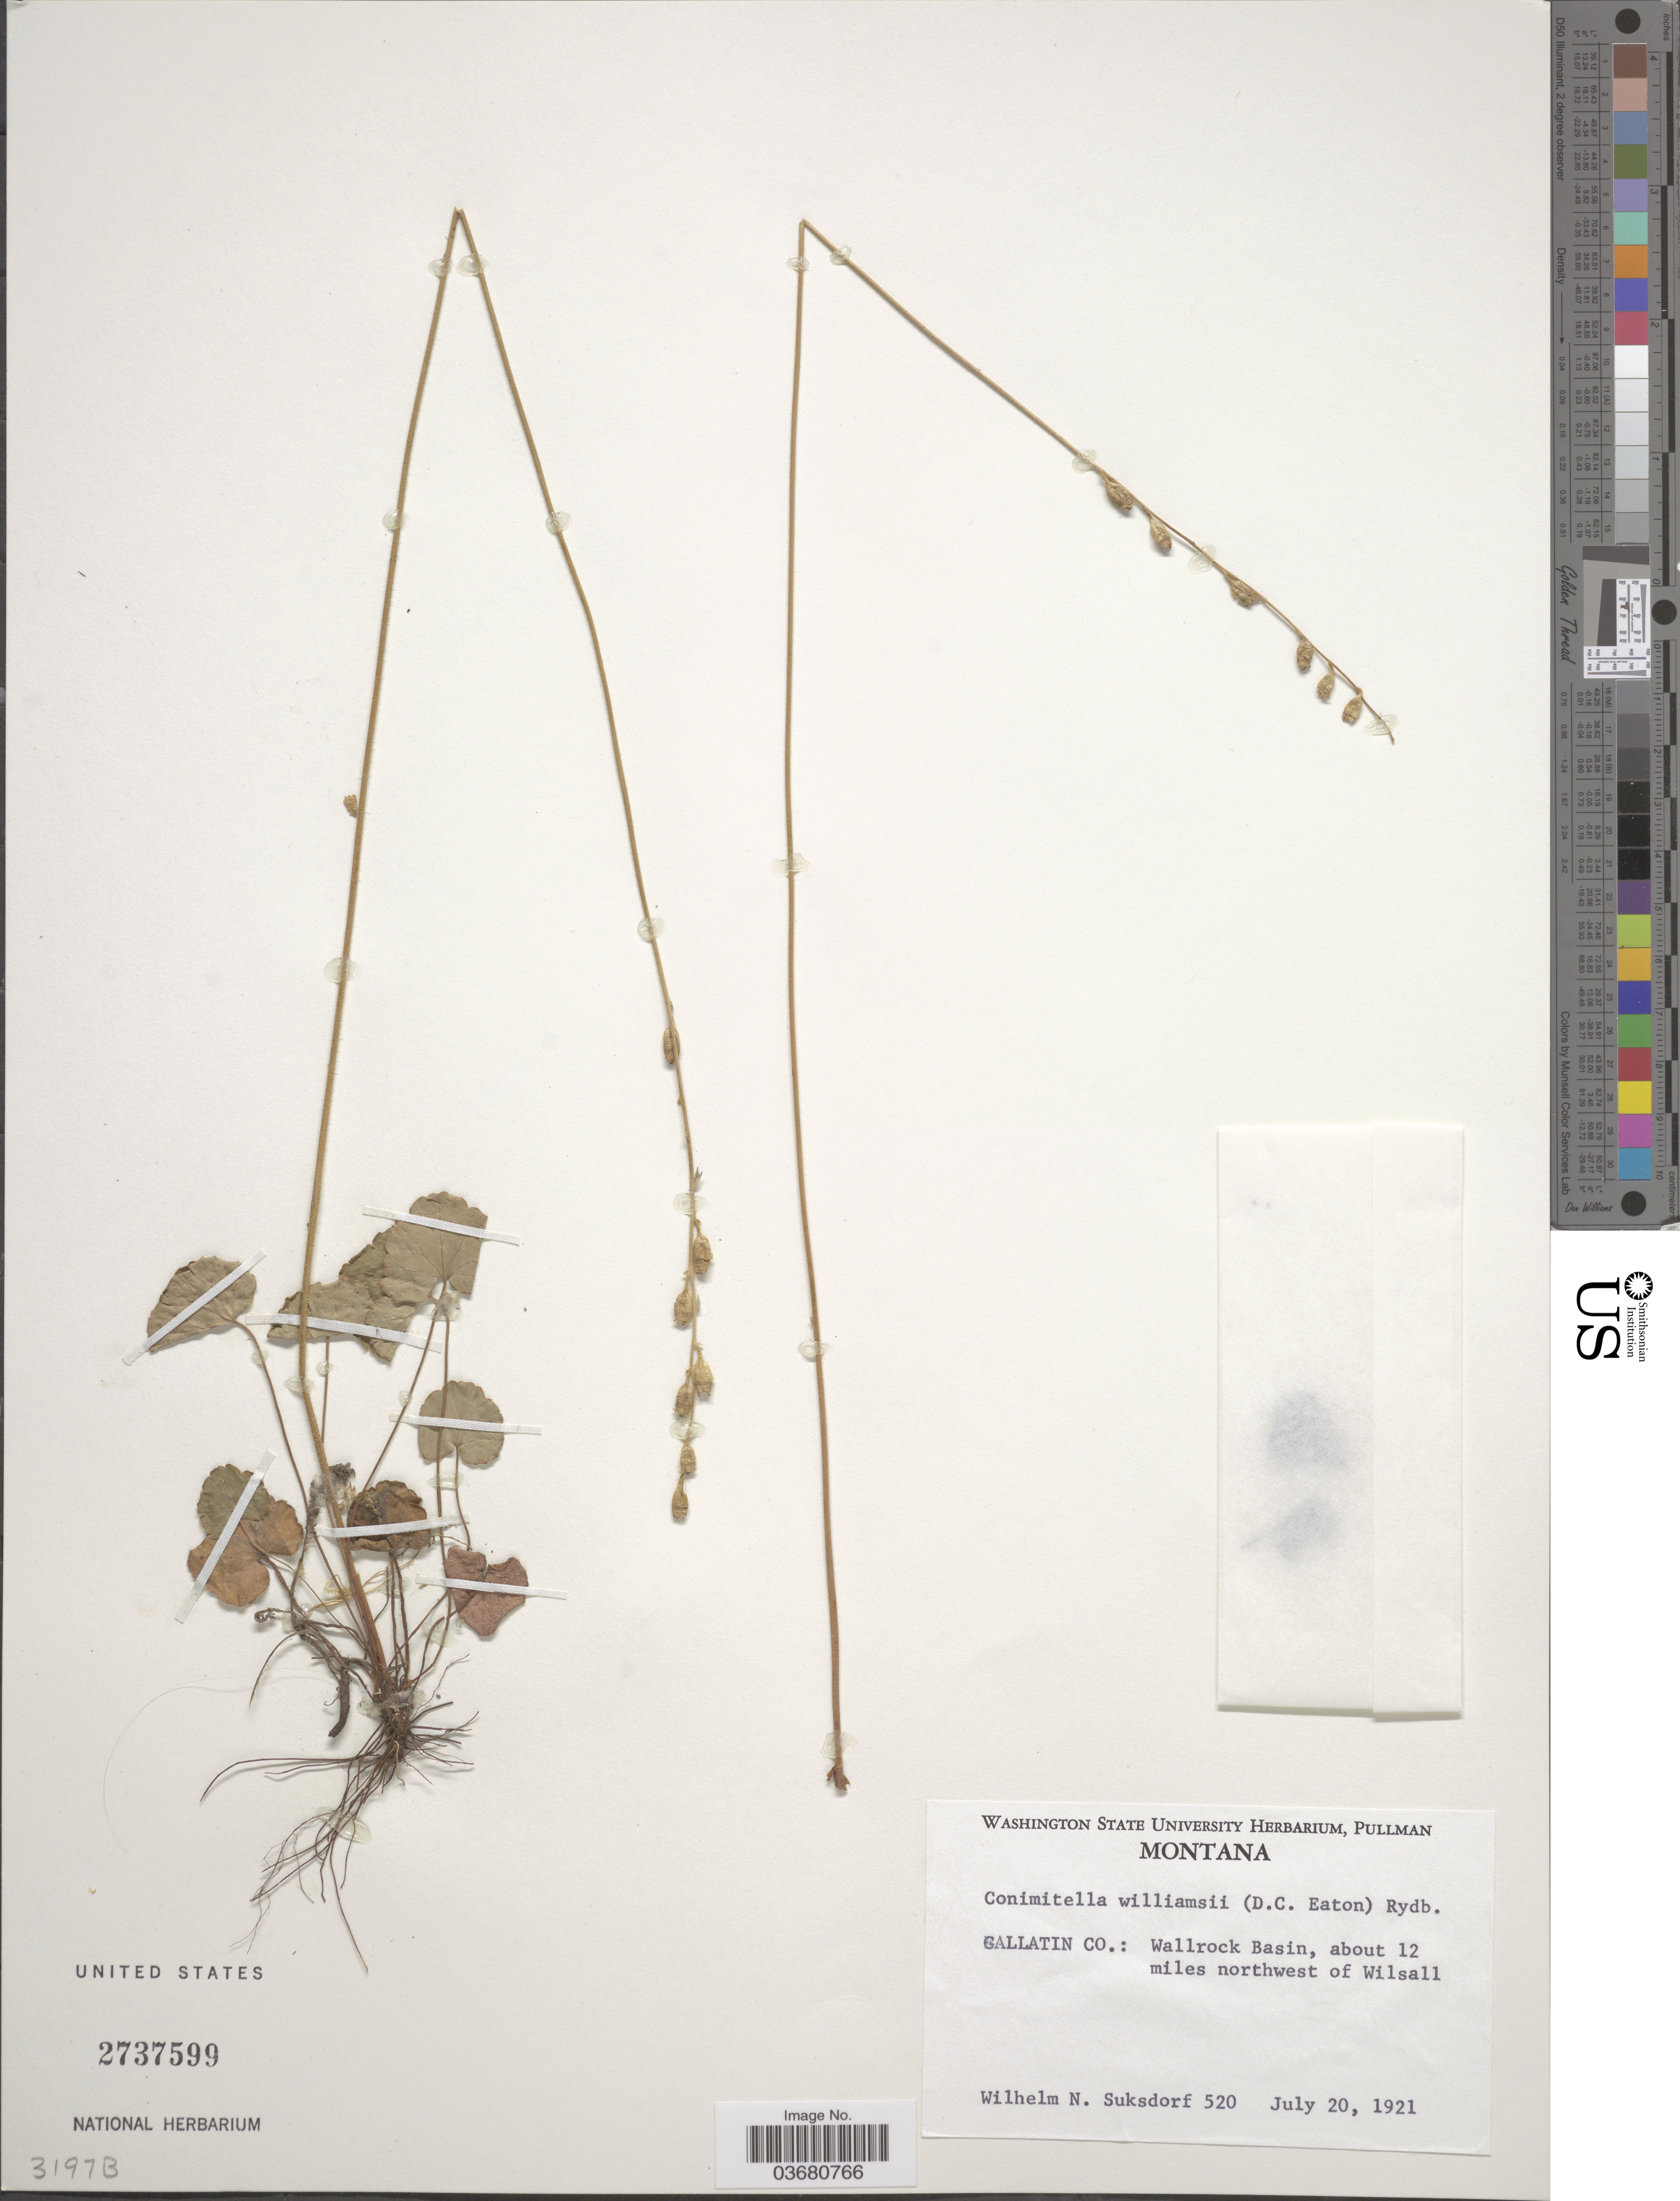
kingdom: Plantae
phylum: Tracheophyta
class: Magnoliopsida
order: Saxifragales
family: Saxifragaceae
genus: Conimitella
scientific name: Conimitella williamsii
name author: (D.C. Eaton) Rydb.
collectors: W. N. Suksdorf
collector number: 520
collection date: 1921-07-20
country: United States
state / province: Montana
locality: Gallatin Co.: Wallrock Basin, about 12 miles northwest of Wilsall.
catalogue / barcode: US 2737599